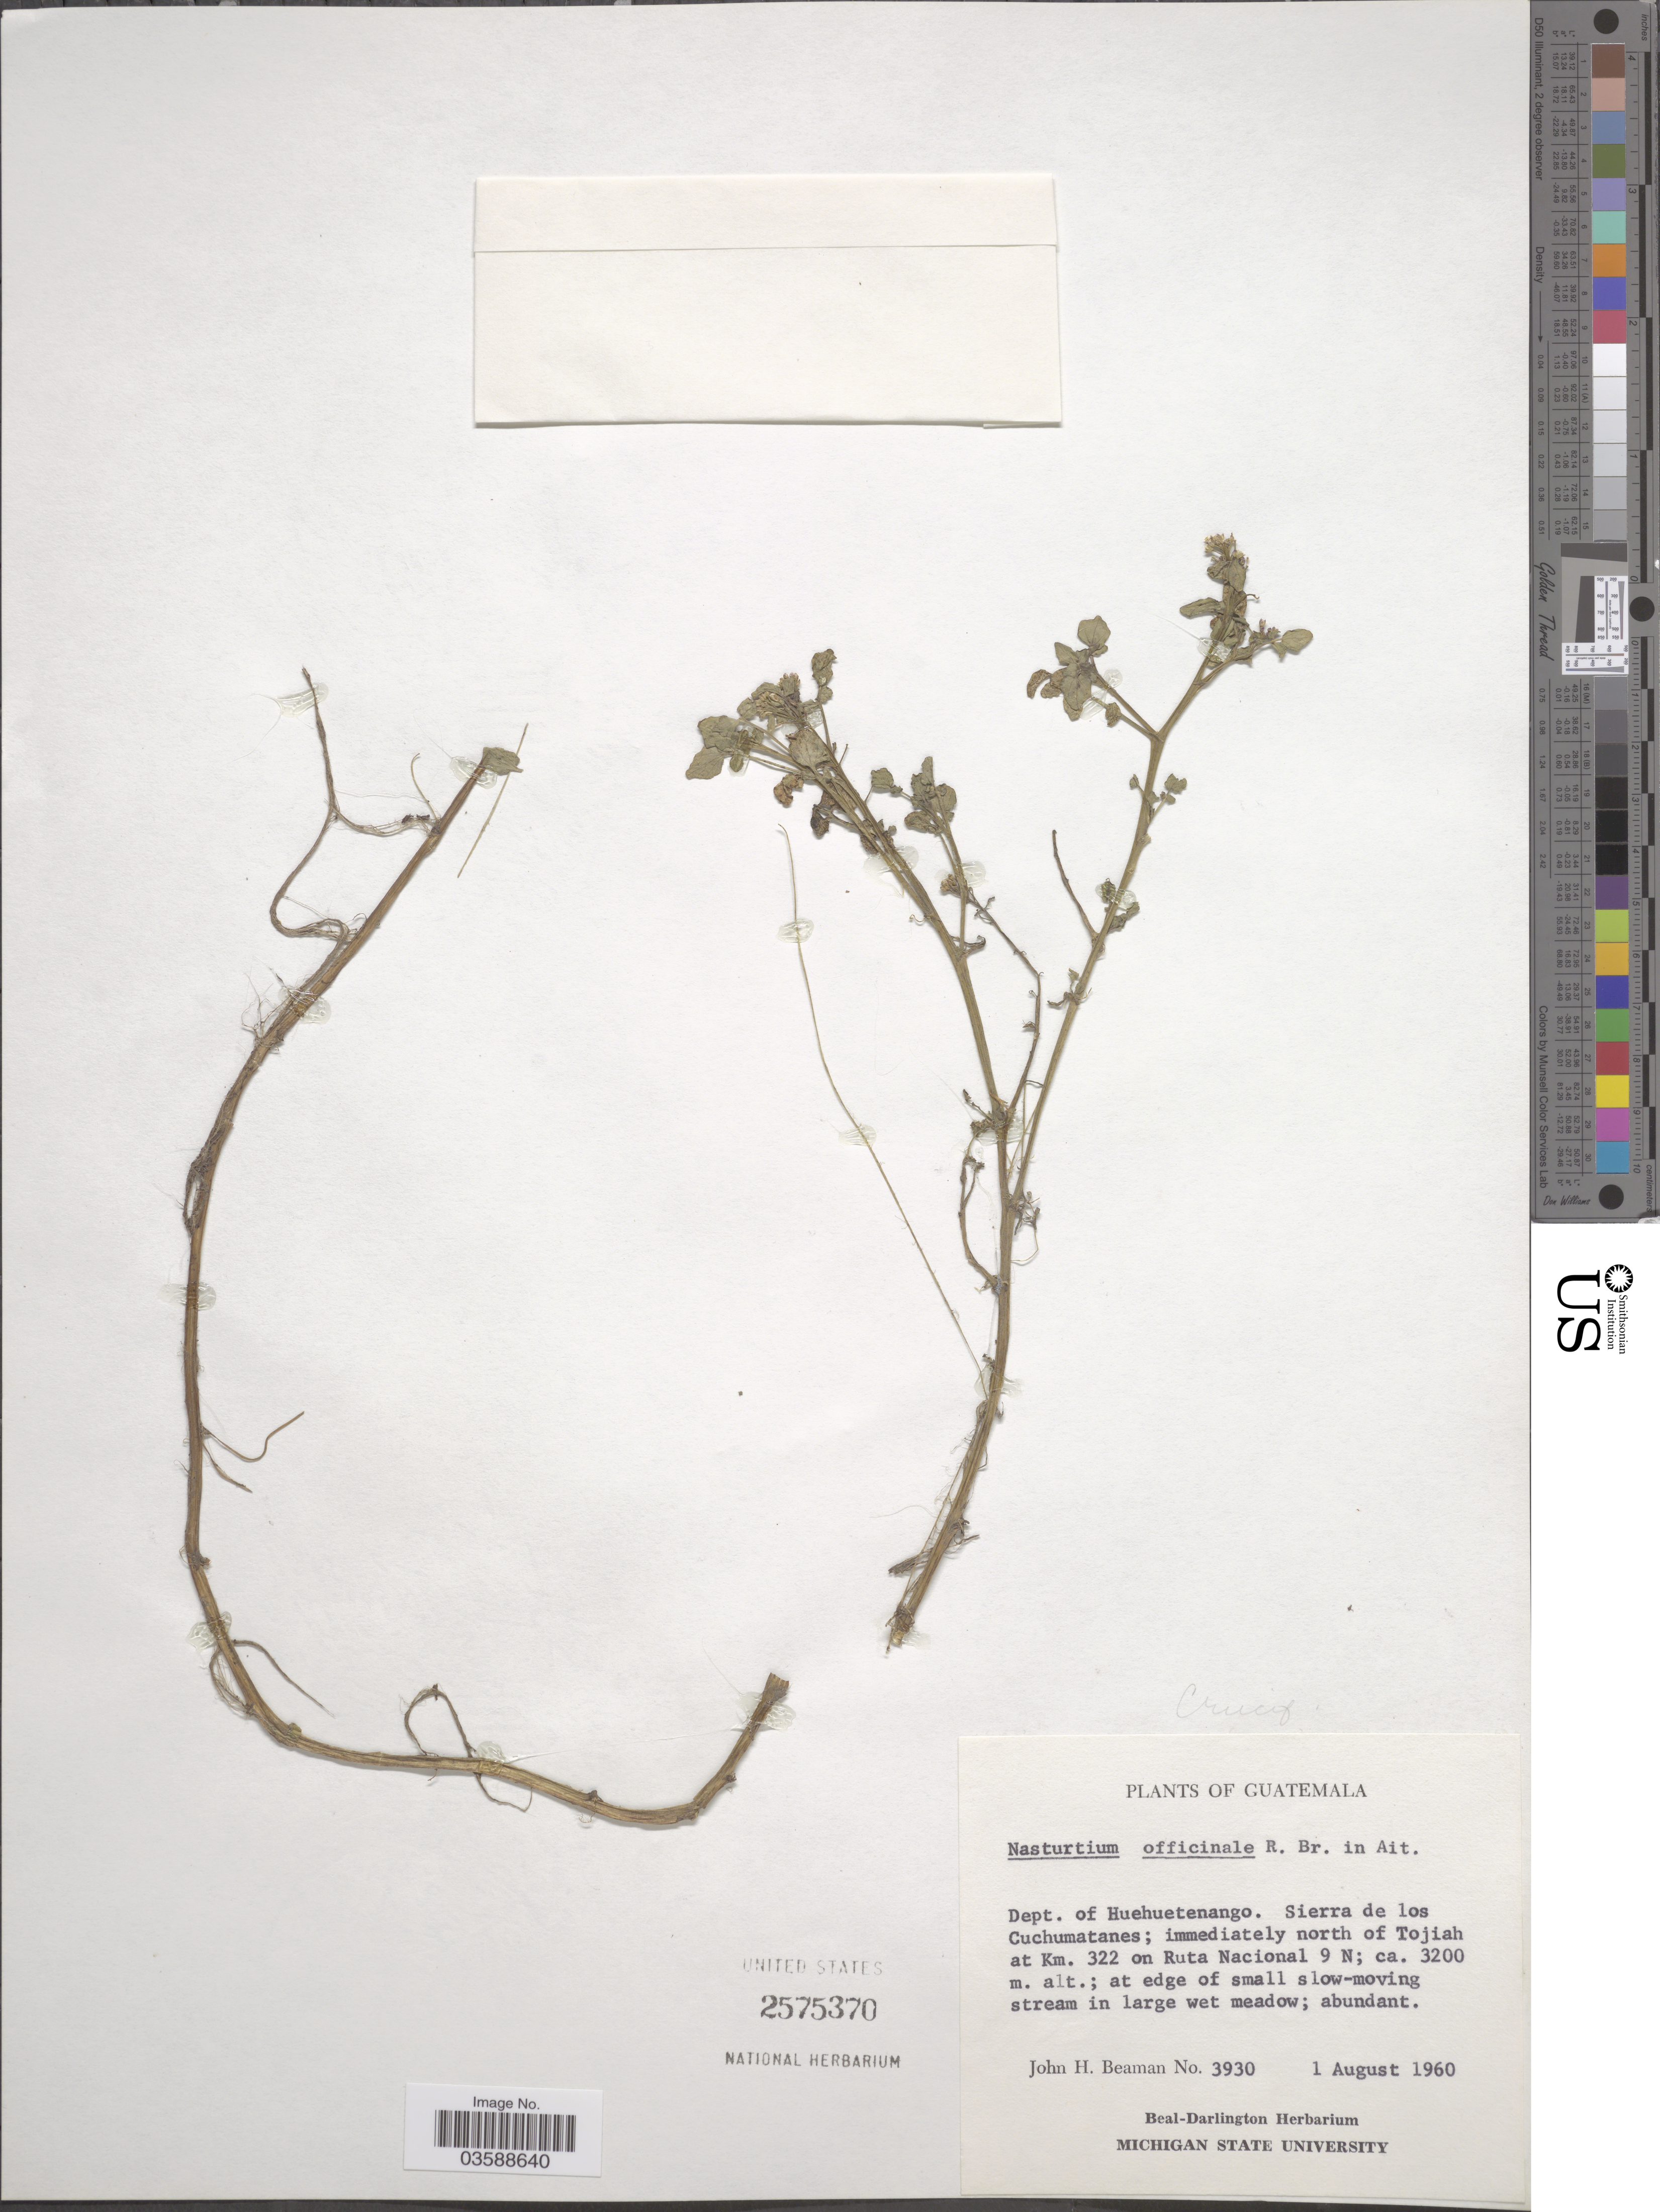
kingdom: Plantae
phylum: Tracheophyta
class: Magnoliopsida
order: Brassicales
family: Brassicaceae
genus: Nasturtium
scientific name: Nasturtium officinale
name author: R. Br.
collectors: J. H. Beaman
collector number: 3930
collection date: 1960-08-01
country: Guatemala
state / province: Huehuetenango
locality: Dept. of Huehuetenango. Sierra de los Cuchumatanes; immediately north of Tojiah at Km. 322 on Ruta Nacional 9 N.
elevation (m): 3200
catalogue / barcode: US 2575370